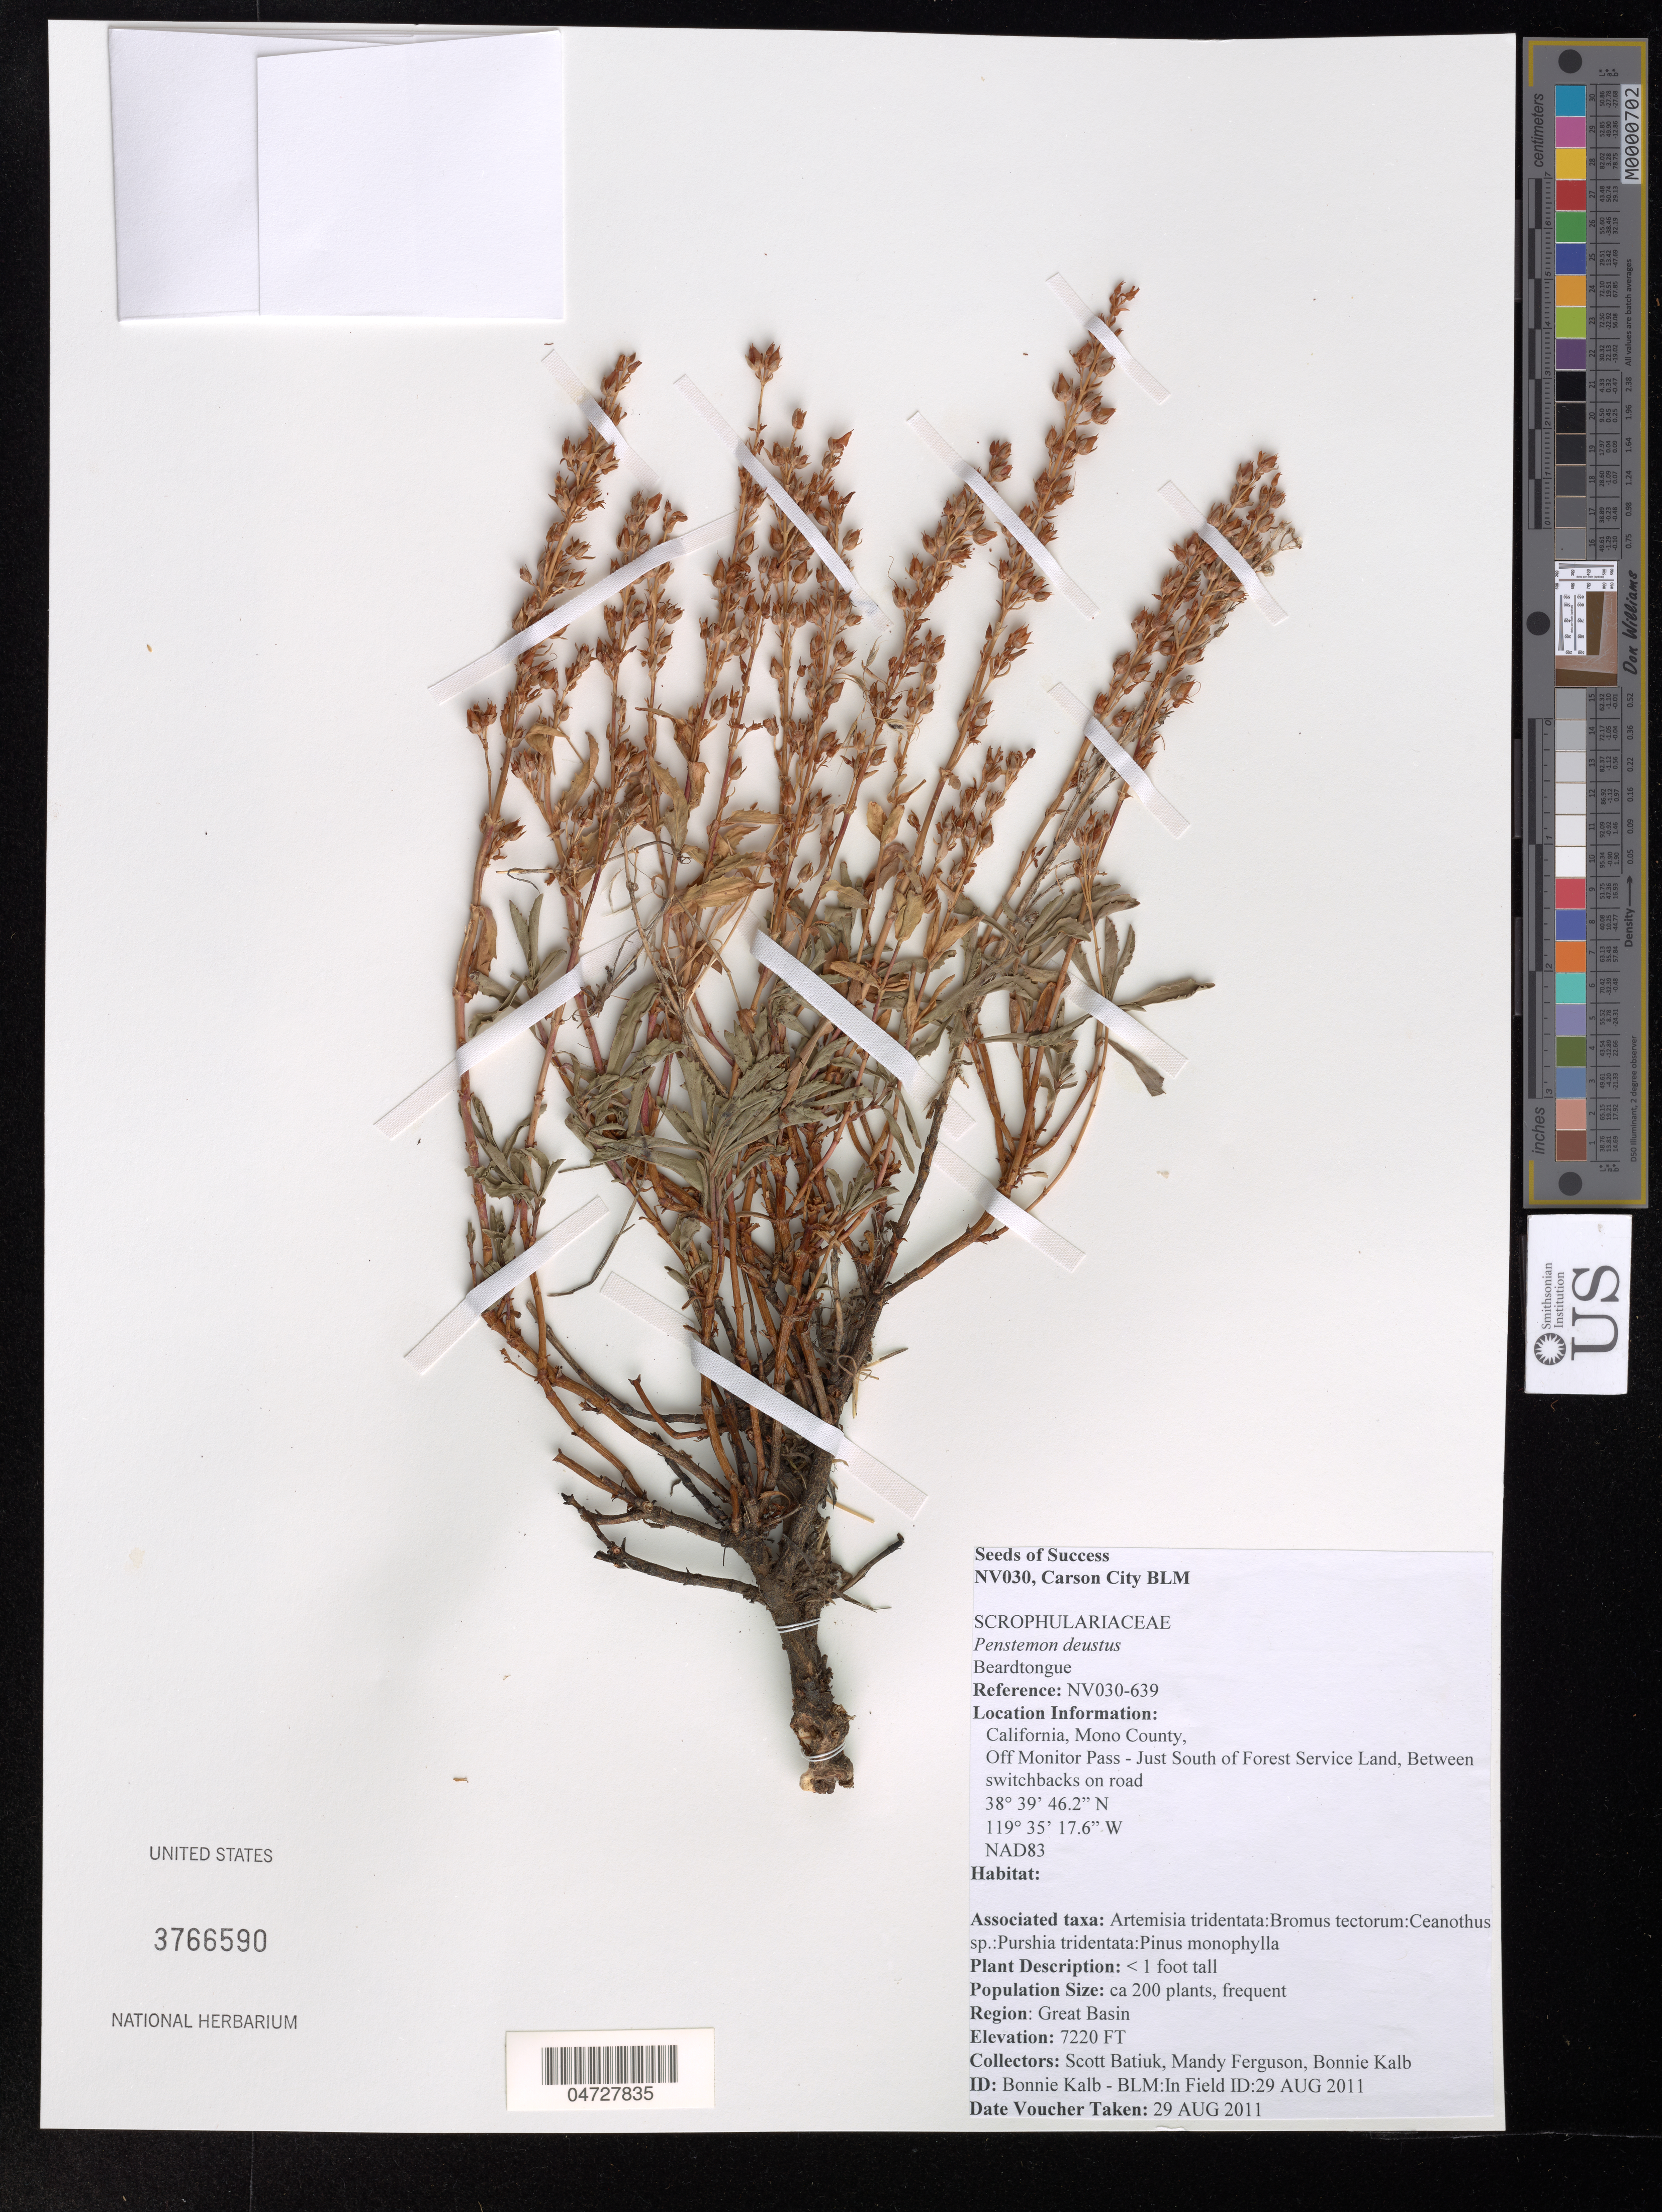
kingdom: Plantae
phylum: Tracheophyta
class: Magnoliopsida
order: Lamiales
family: Plantaginaceae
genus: Penstemon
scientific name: Penstemon deustus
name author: Douglas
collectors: S. Batiuk, M. Ferguson & B. Kalb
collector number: NV030-639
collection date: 2011-08-29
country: United States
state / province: California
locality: Mono County, Off Monitor Pass - Just South of Forest Service Land, Between switchbacks on road.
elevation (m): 2201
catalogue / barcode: US 3766590